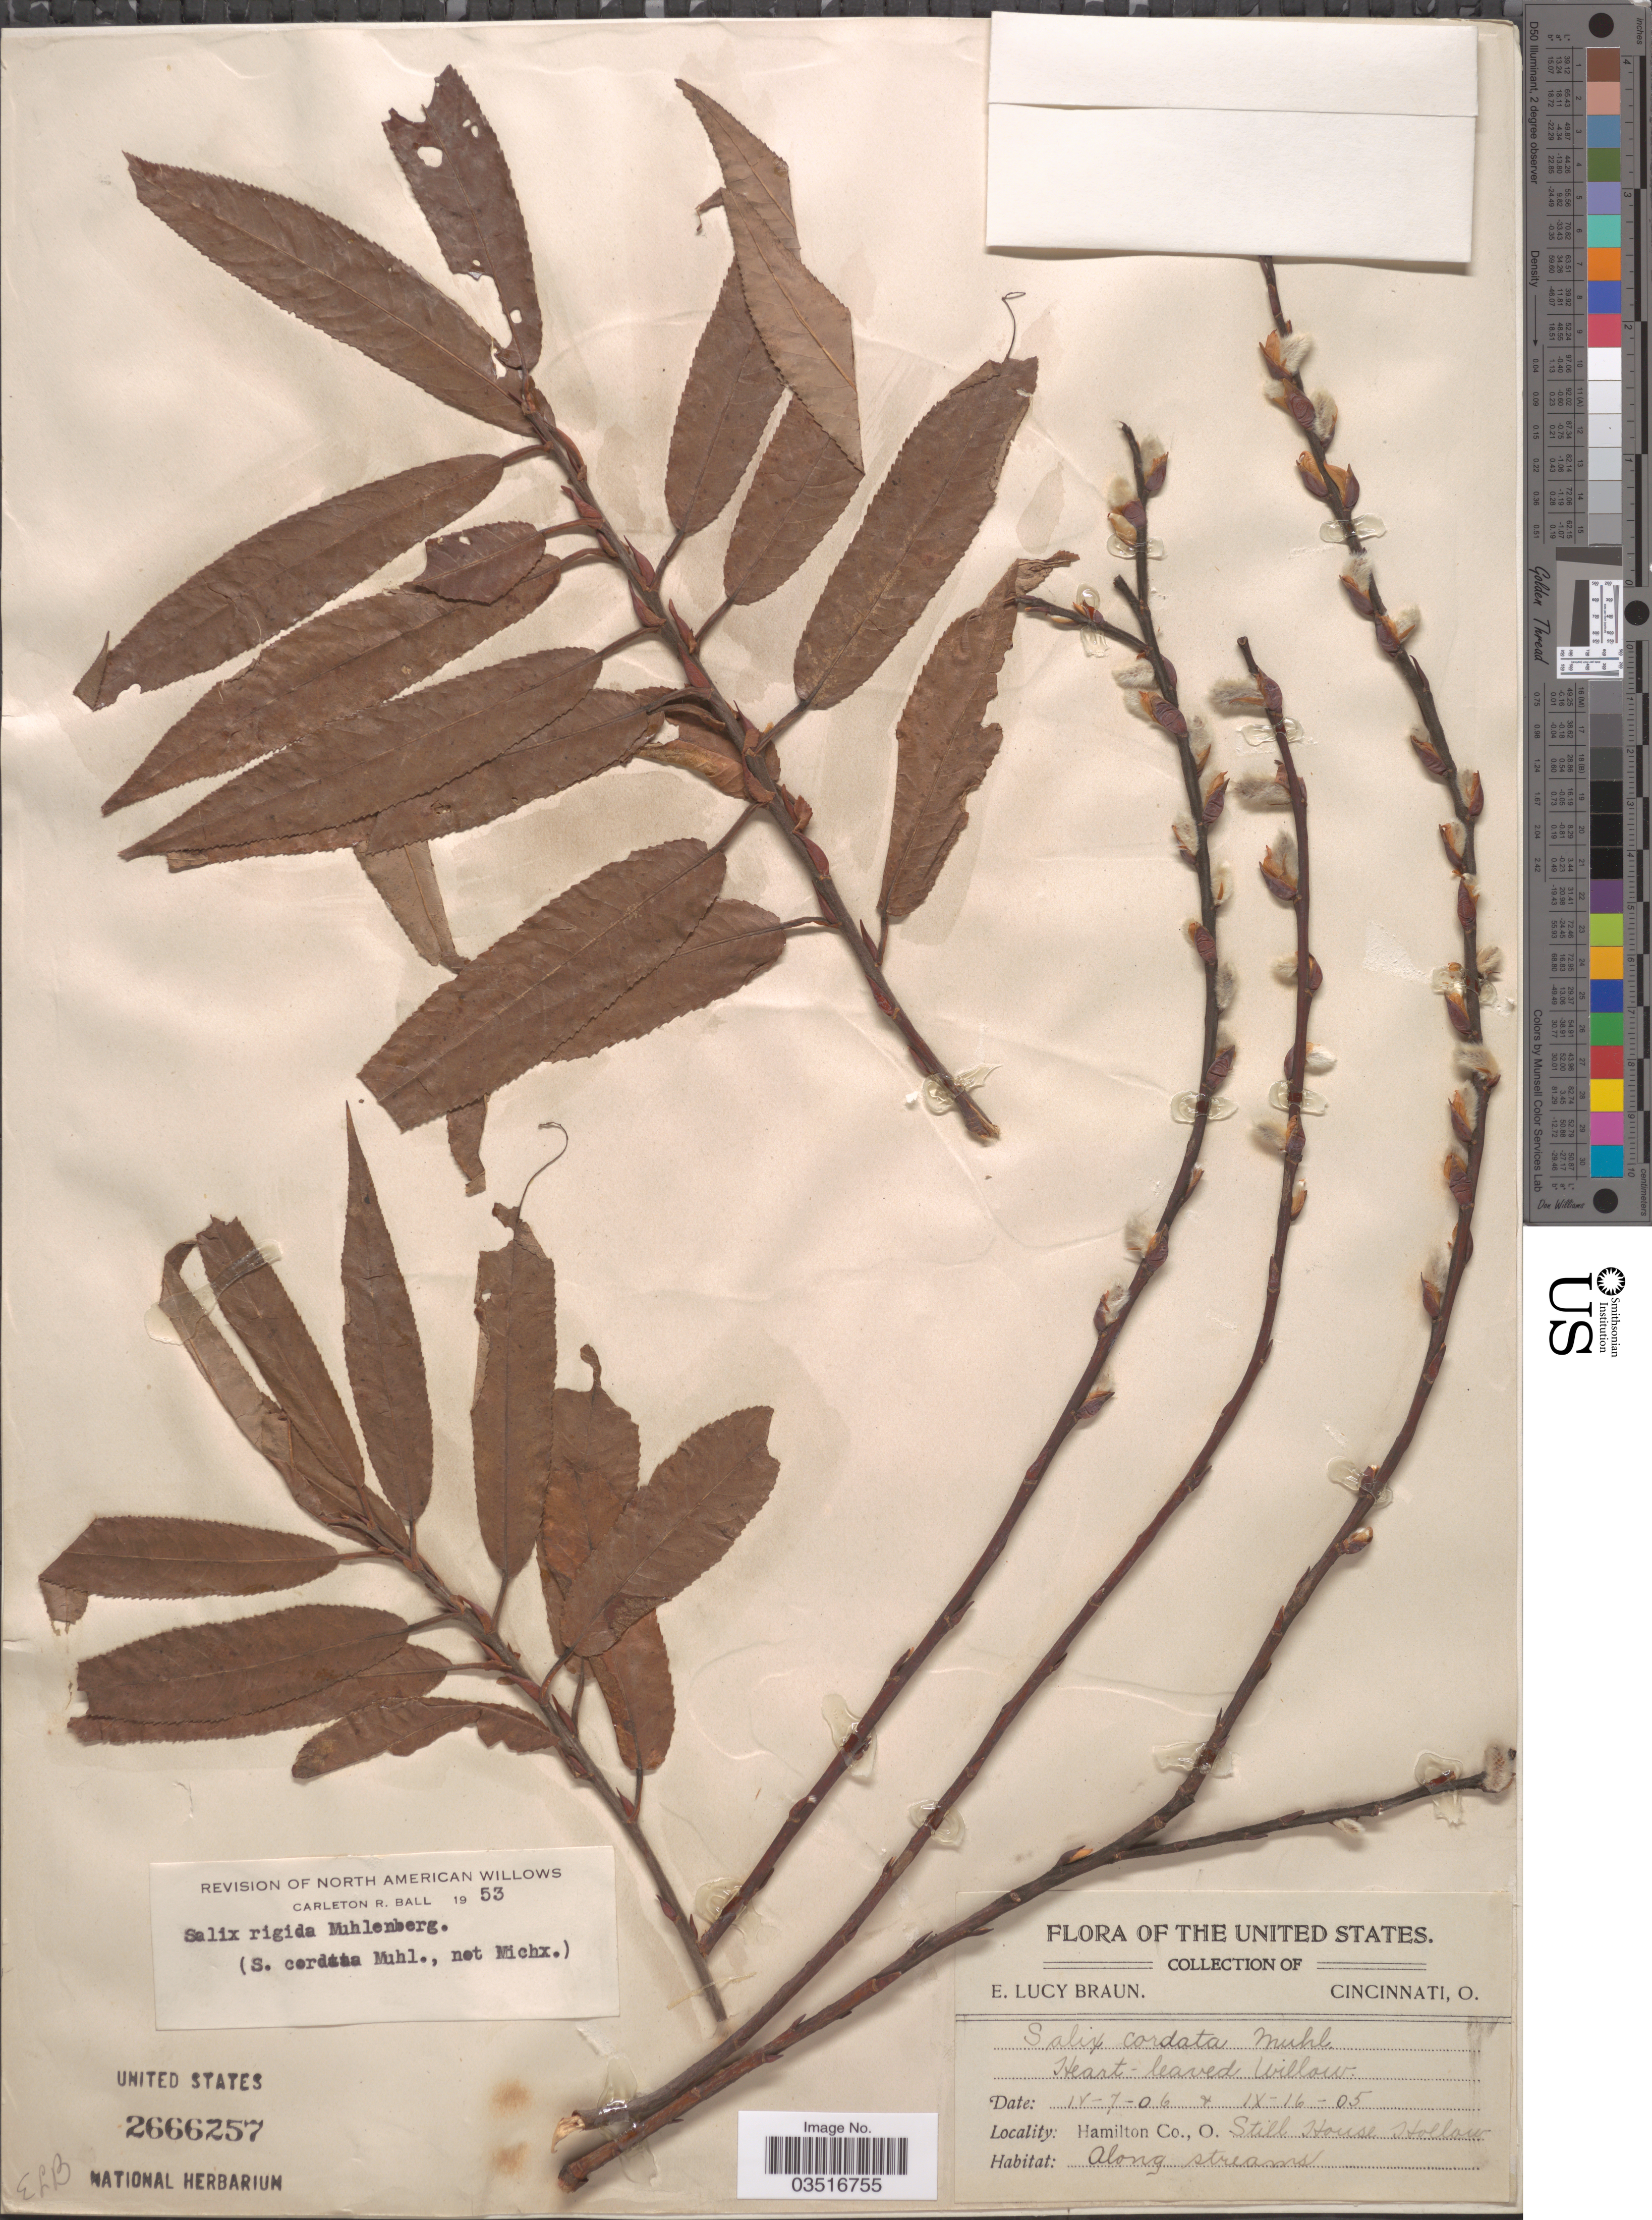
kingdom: Plantae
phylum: Tracheophyta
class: Magnoliopsida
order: Malpighiales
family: Salicaceae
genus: Salix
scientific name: Salix rigida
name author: Muhl.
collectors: E. L. Braun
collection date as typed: Transcribed d/m/y: 16/9/5 to 7/4/6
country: United States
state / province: Ohio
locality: Hamilton Co. Still House Hollow. Along stream.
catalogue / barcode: US 2666257